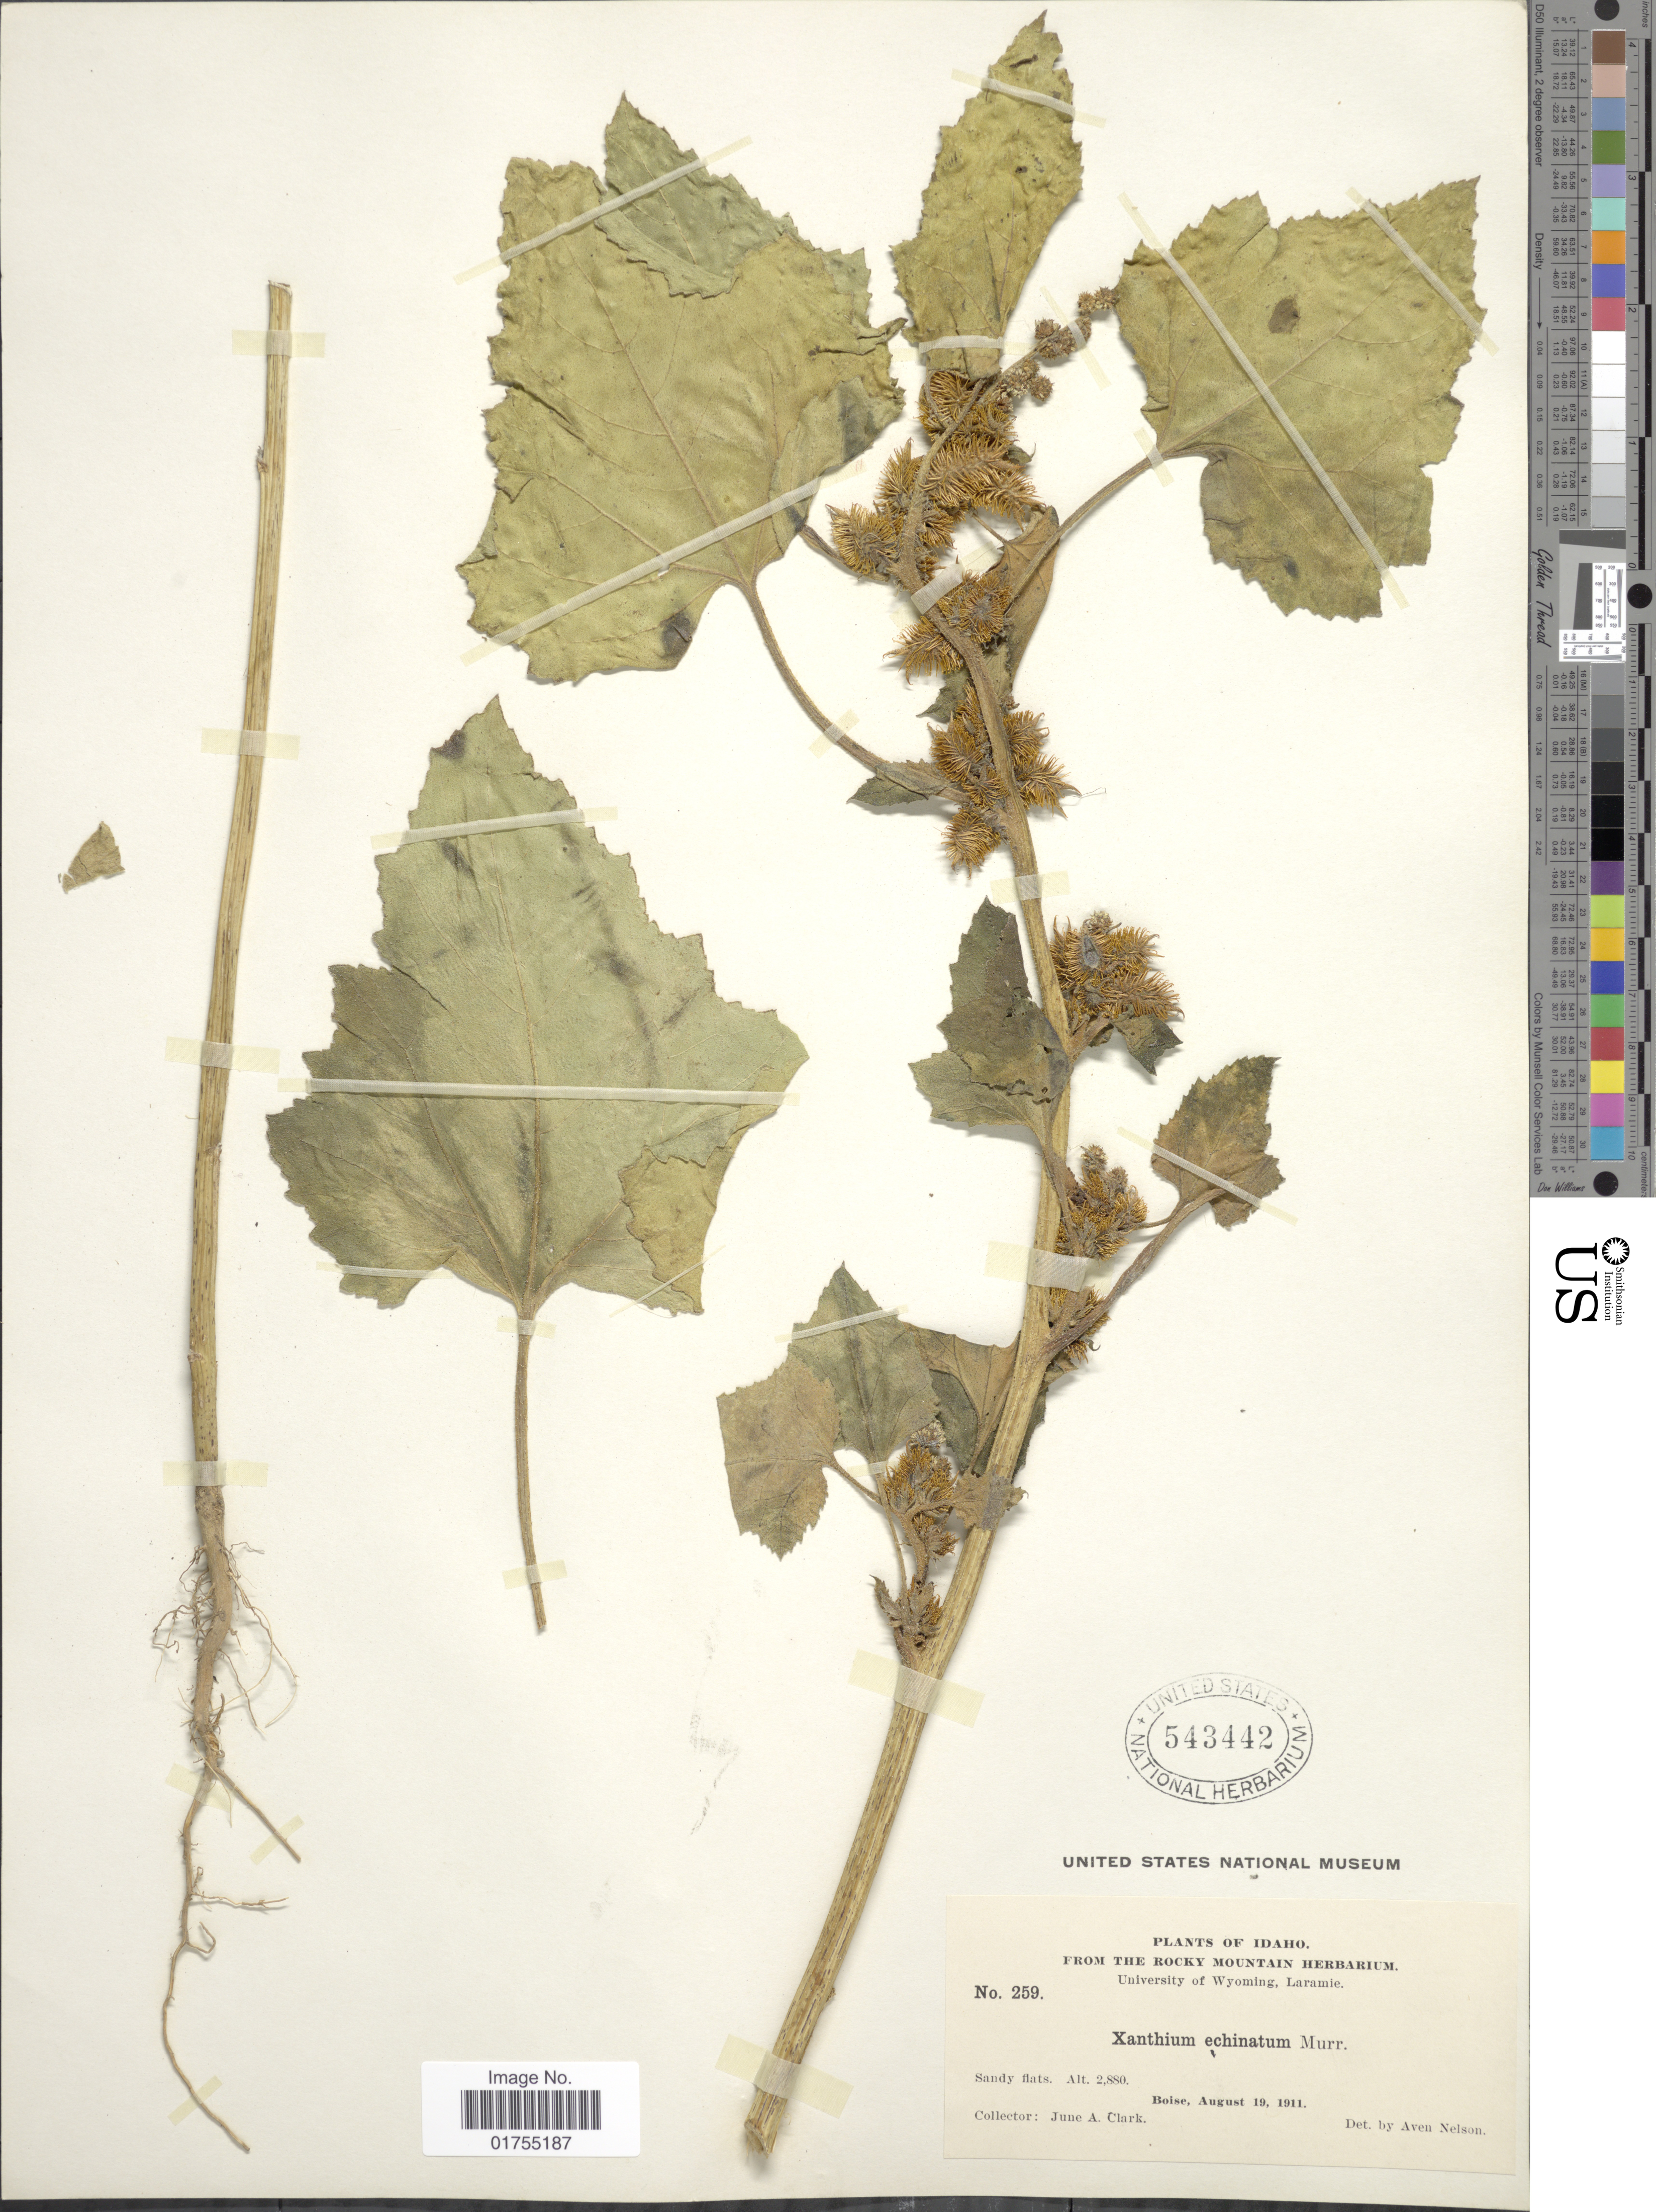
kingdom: Plantae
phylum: Tracheophyta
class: Magnoliopsida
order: Asterales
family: Asteraceae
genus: Xanthium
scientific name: Xanthium strumarium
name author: L.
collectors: J. A. Clark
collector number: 259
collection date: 1911-08-19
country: United States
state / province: Idaho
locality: Boise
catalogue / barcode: US 543442